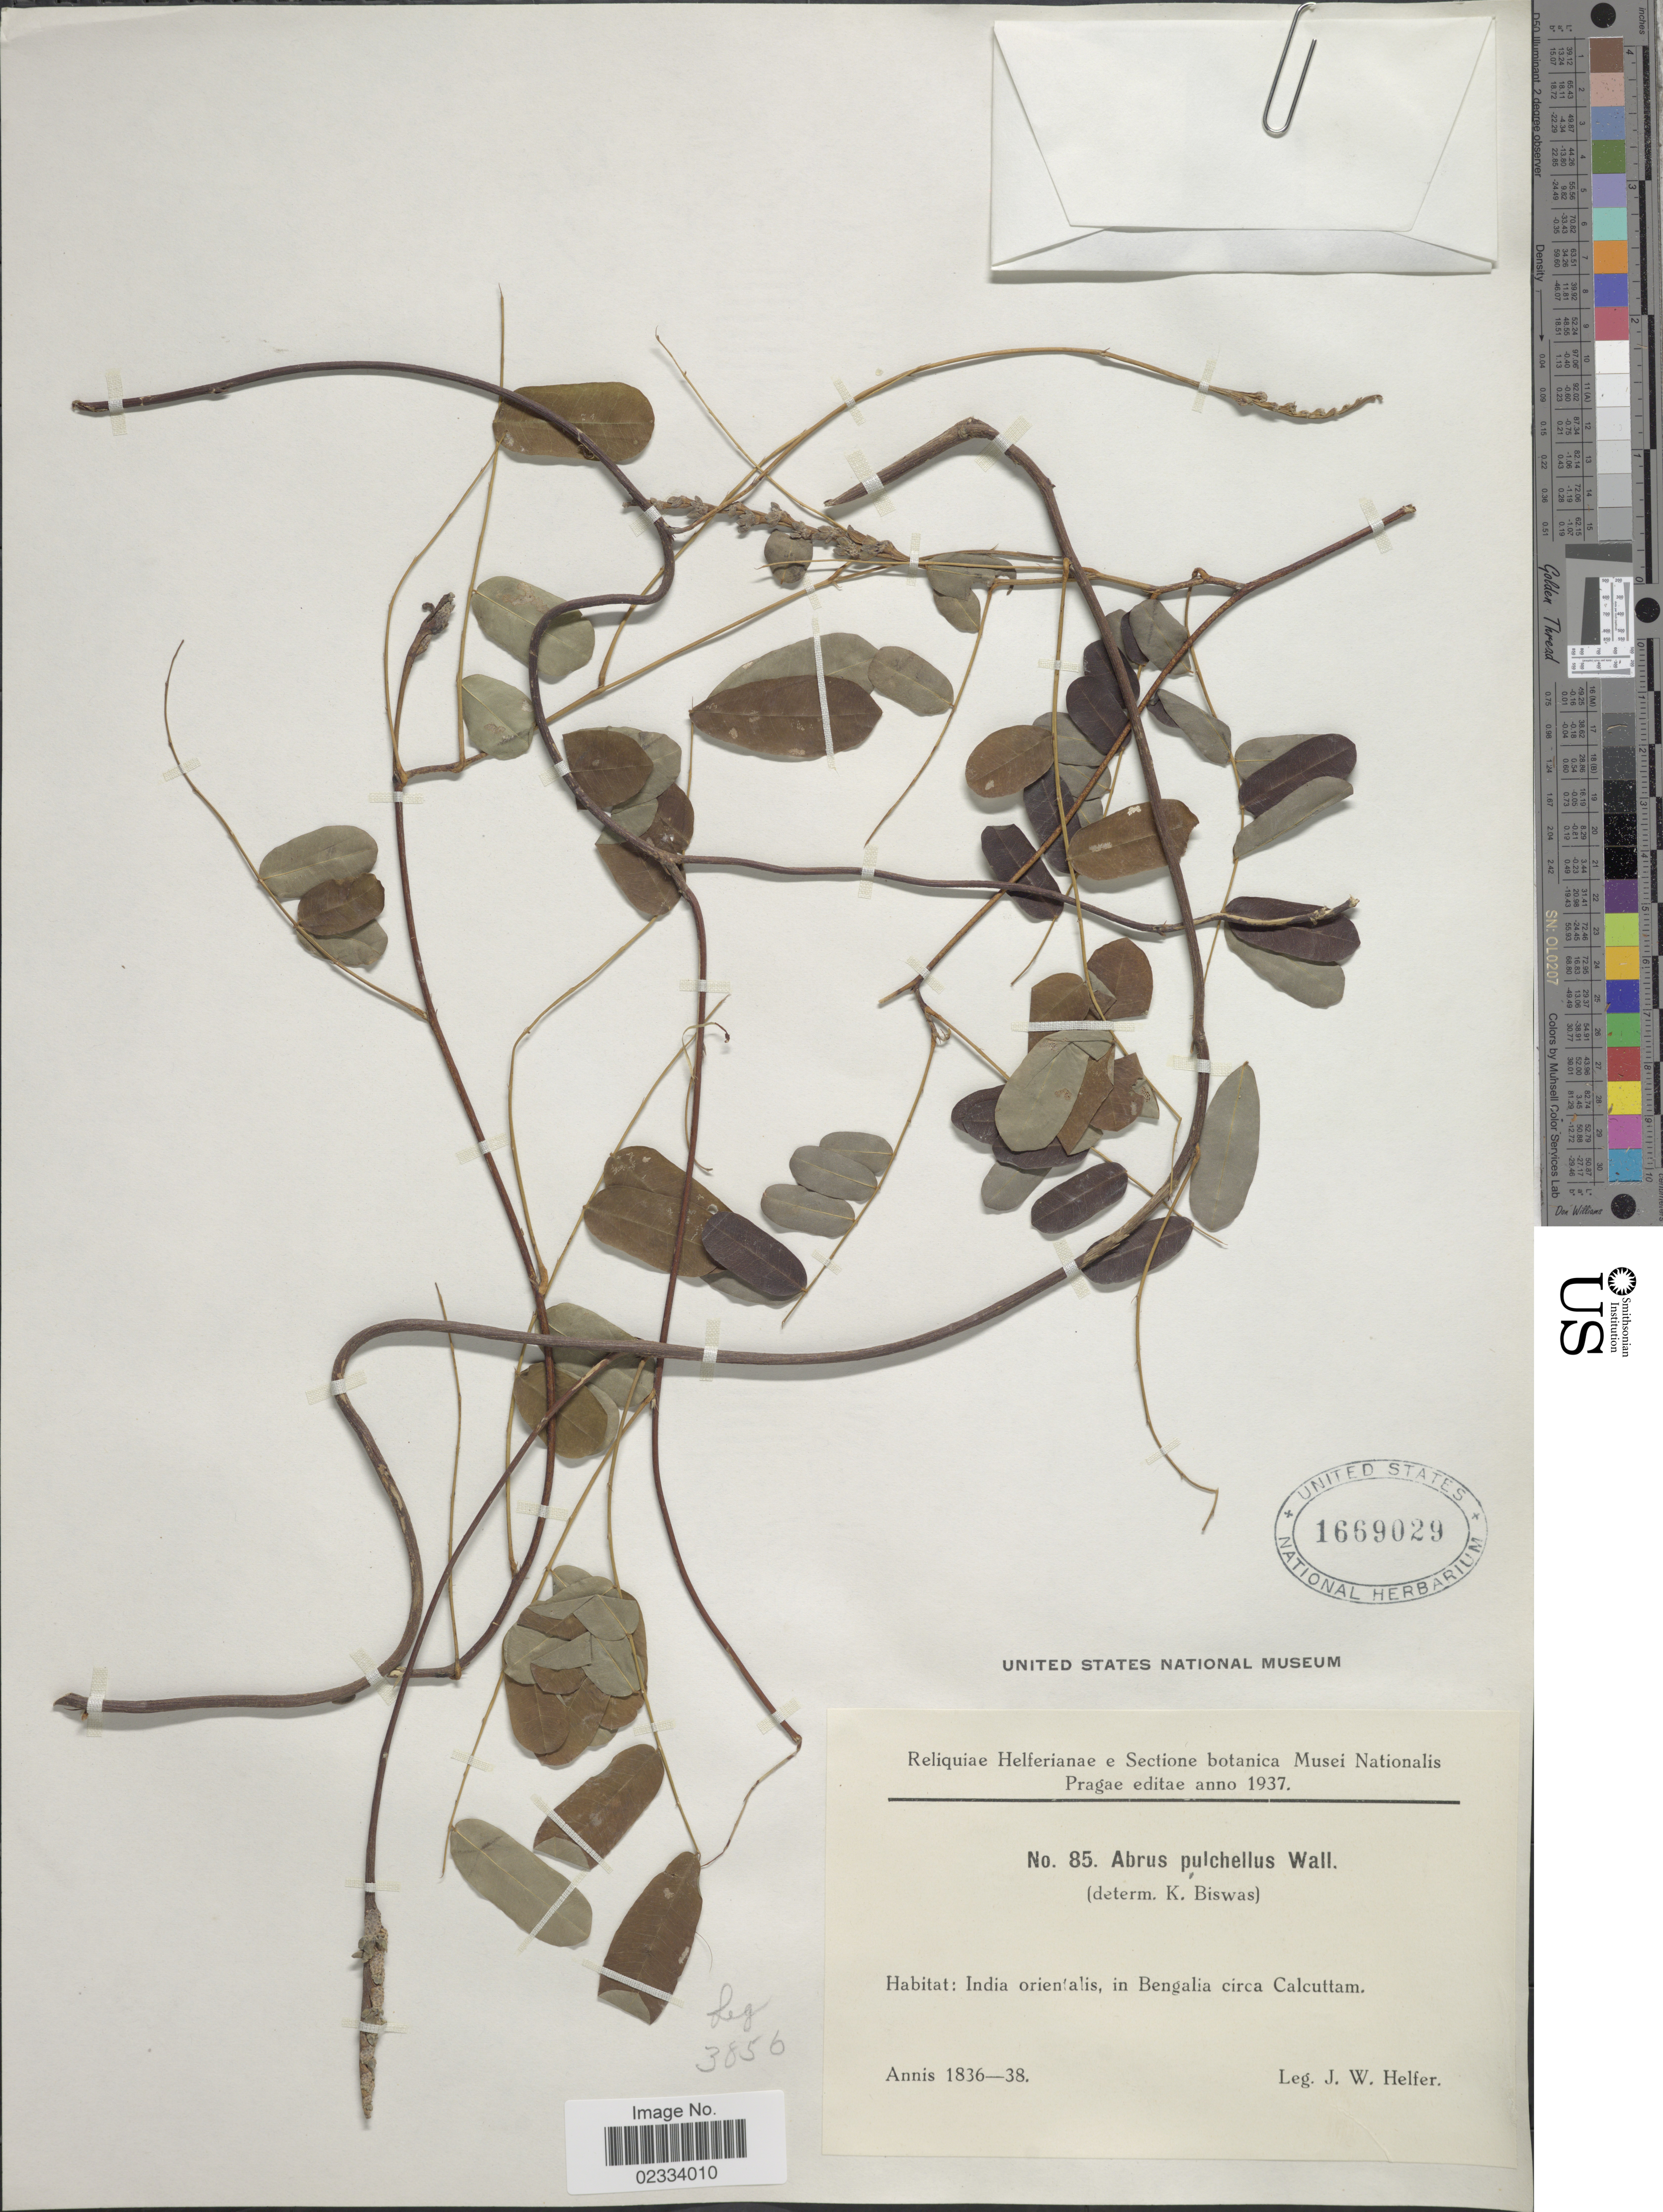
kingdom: Plantae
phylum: Tracheophyta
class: Magnoliopsida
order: Fabales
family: Fabaceae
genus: Abrus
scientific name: Abrus pulchellus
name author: Wall.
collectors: J. W. Helfer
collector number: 85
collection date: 1836/1838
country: India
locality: India orientalis, in Bengalia circa Calcuttam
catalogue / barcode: US 1669029